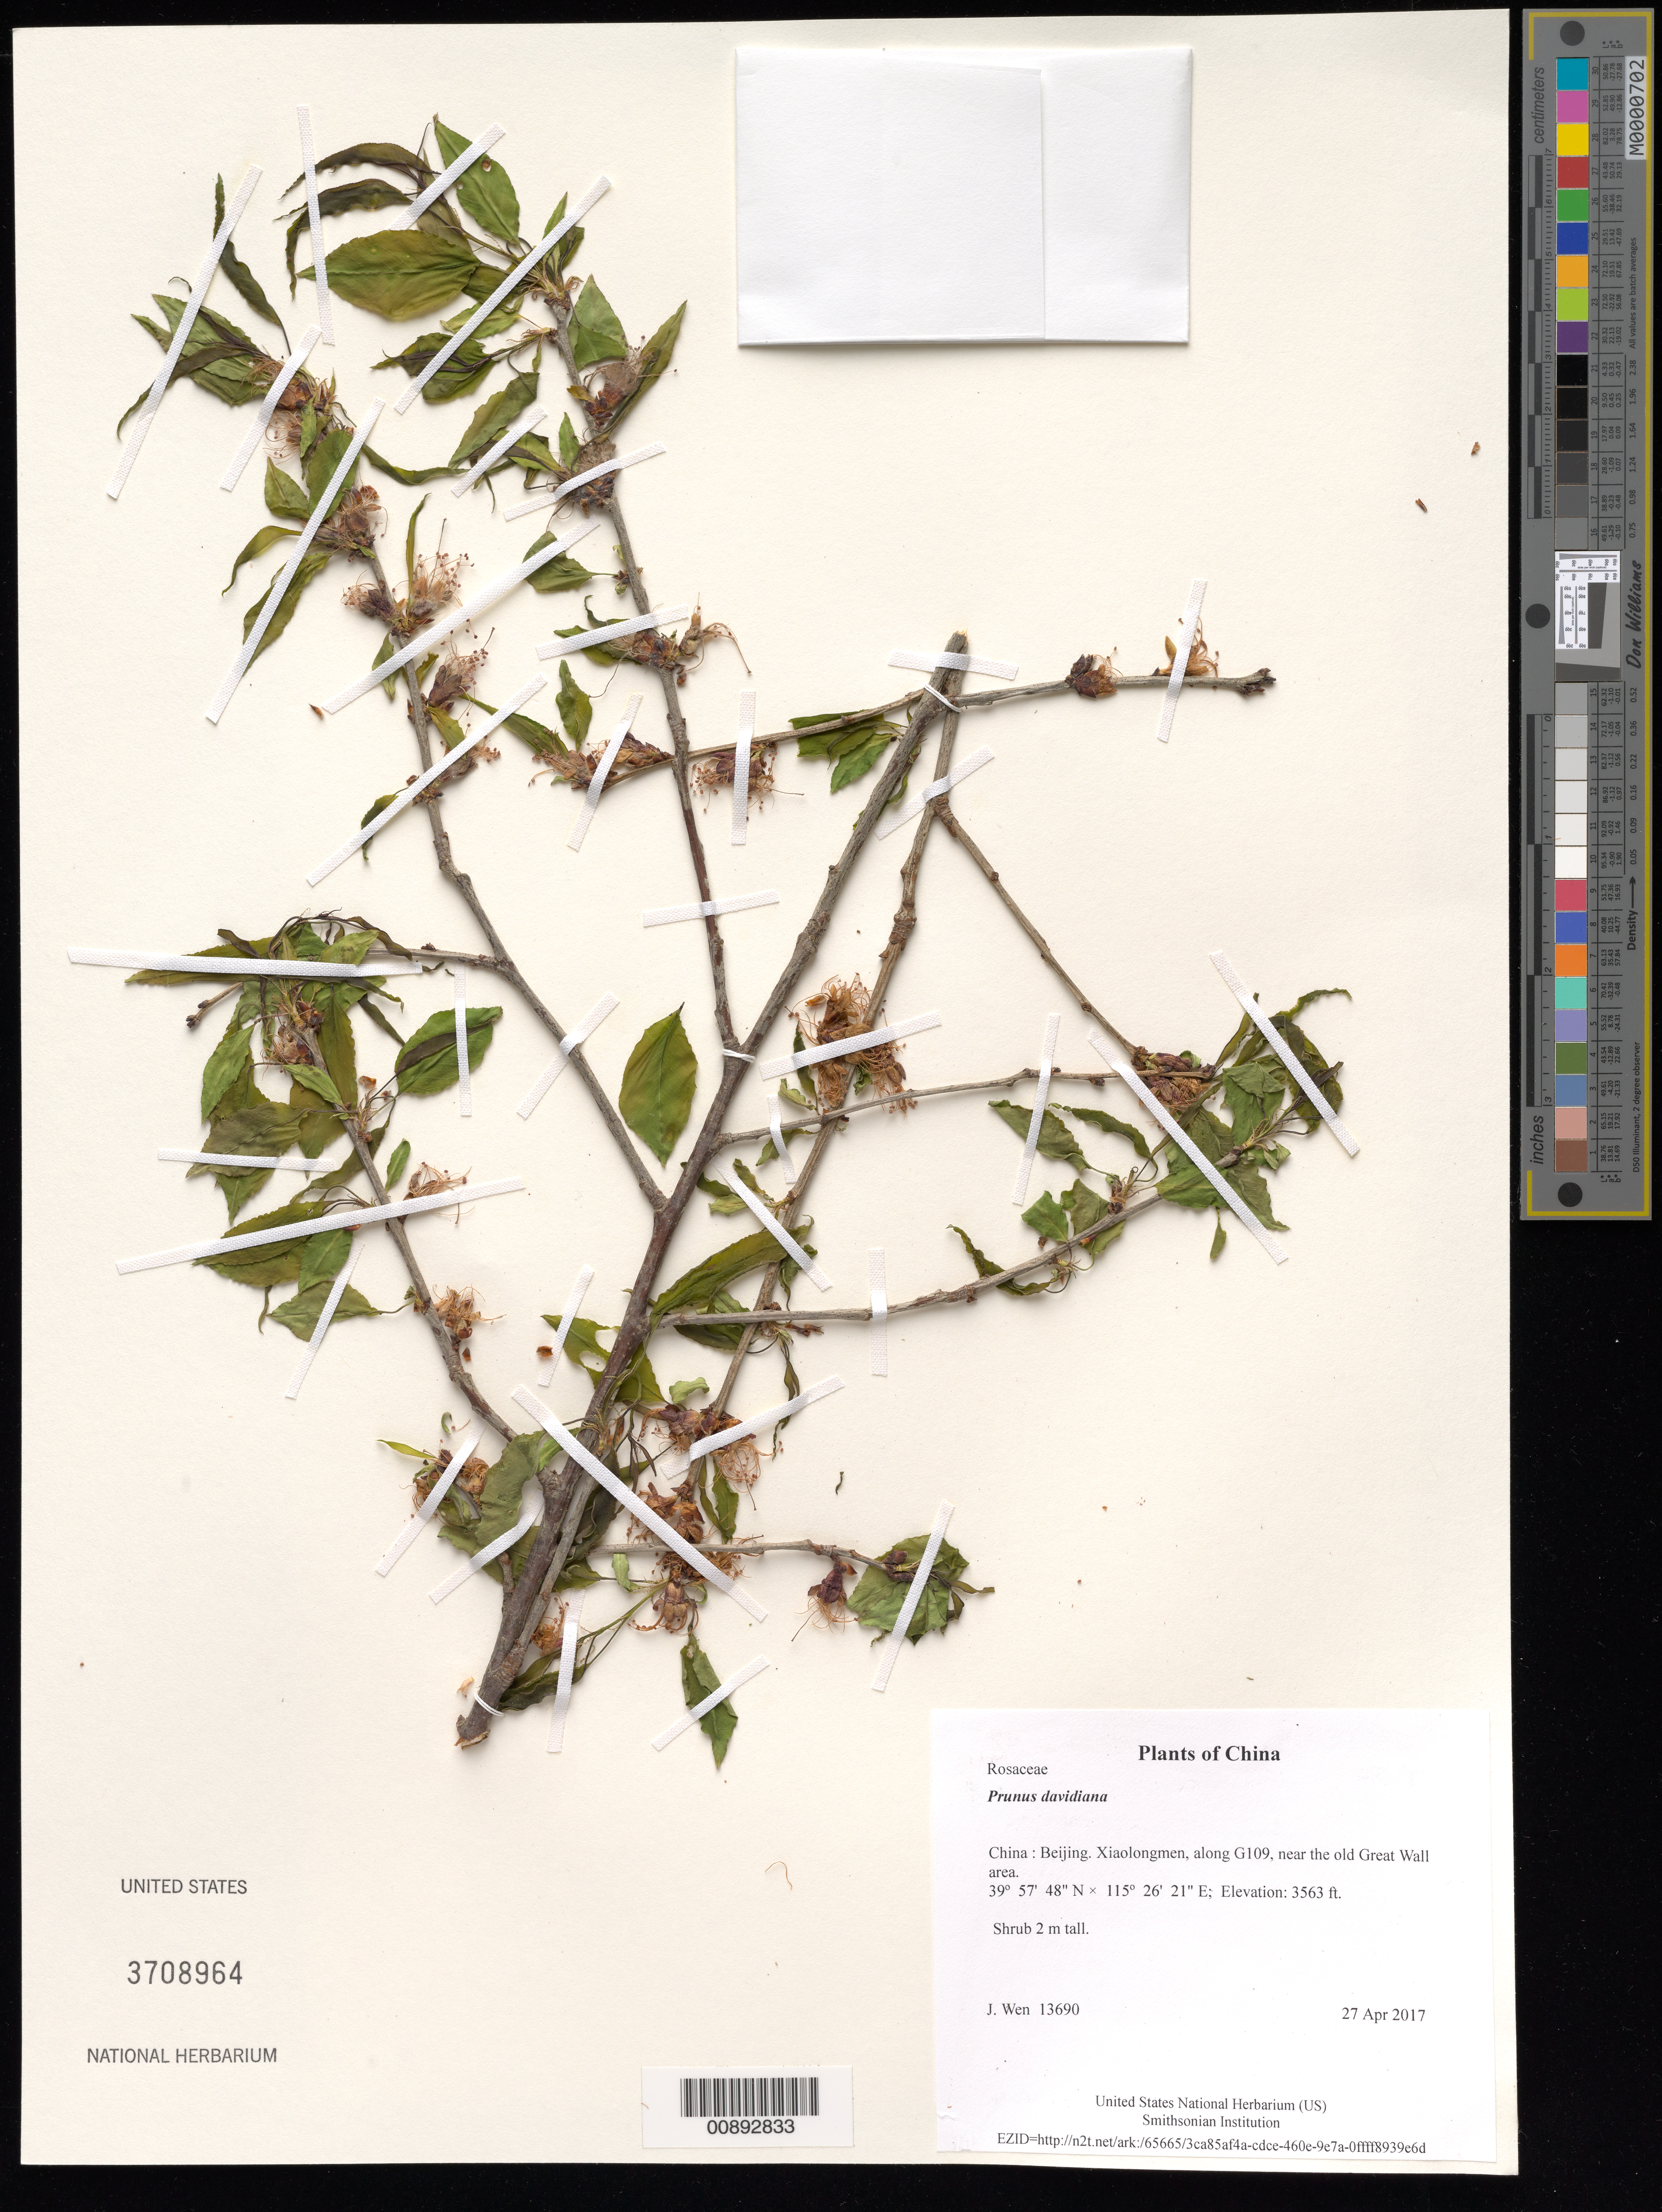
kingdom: Plantae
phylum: Tracheophyta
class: Magnoliopsida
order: Rosales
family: Rosaceae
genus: Prunus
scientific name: Prunus davidiana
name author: (Carrière) Franch.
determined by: Wen, Jun, (BOT), Smithsonian Institution - National Museum of Natural History (UNITED STATES)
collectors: J. Wen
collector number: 13690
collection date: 2017-04-27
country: China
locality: Beijing. Xiaolongmen, along G109, near the old Great Wall area.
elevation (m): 1086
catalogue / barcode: US 3708964